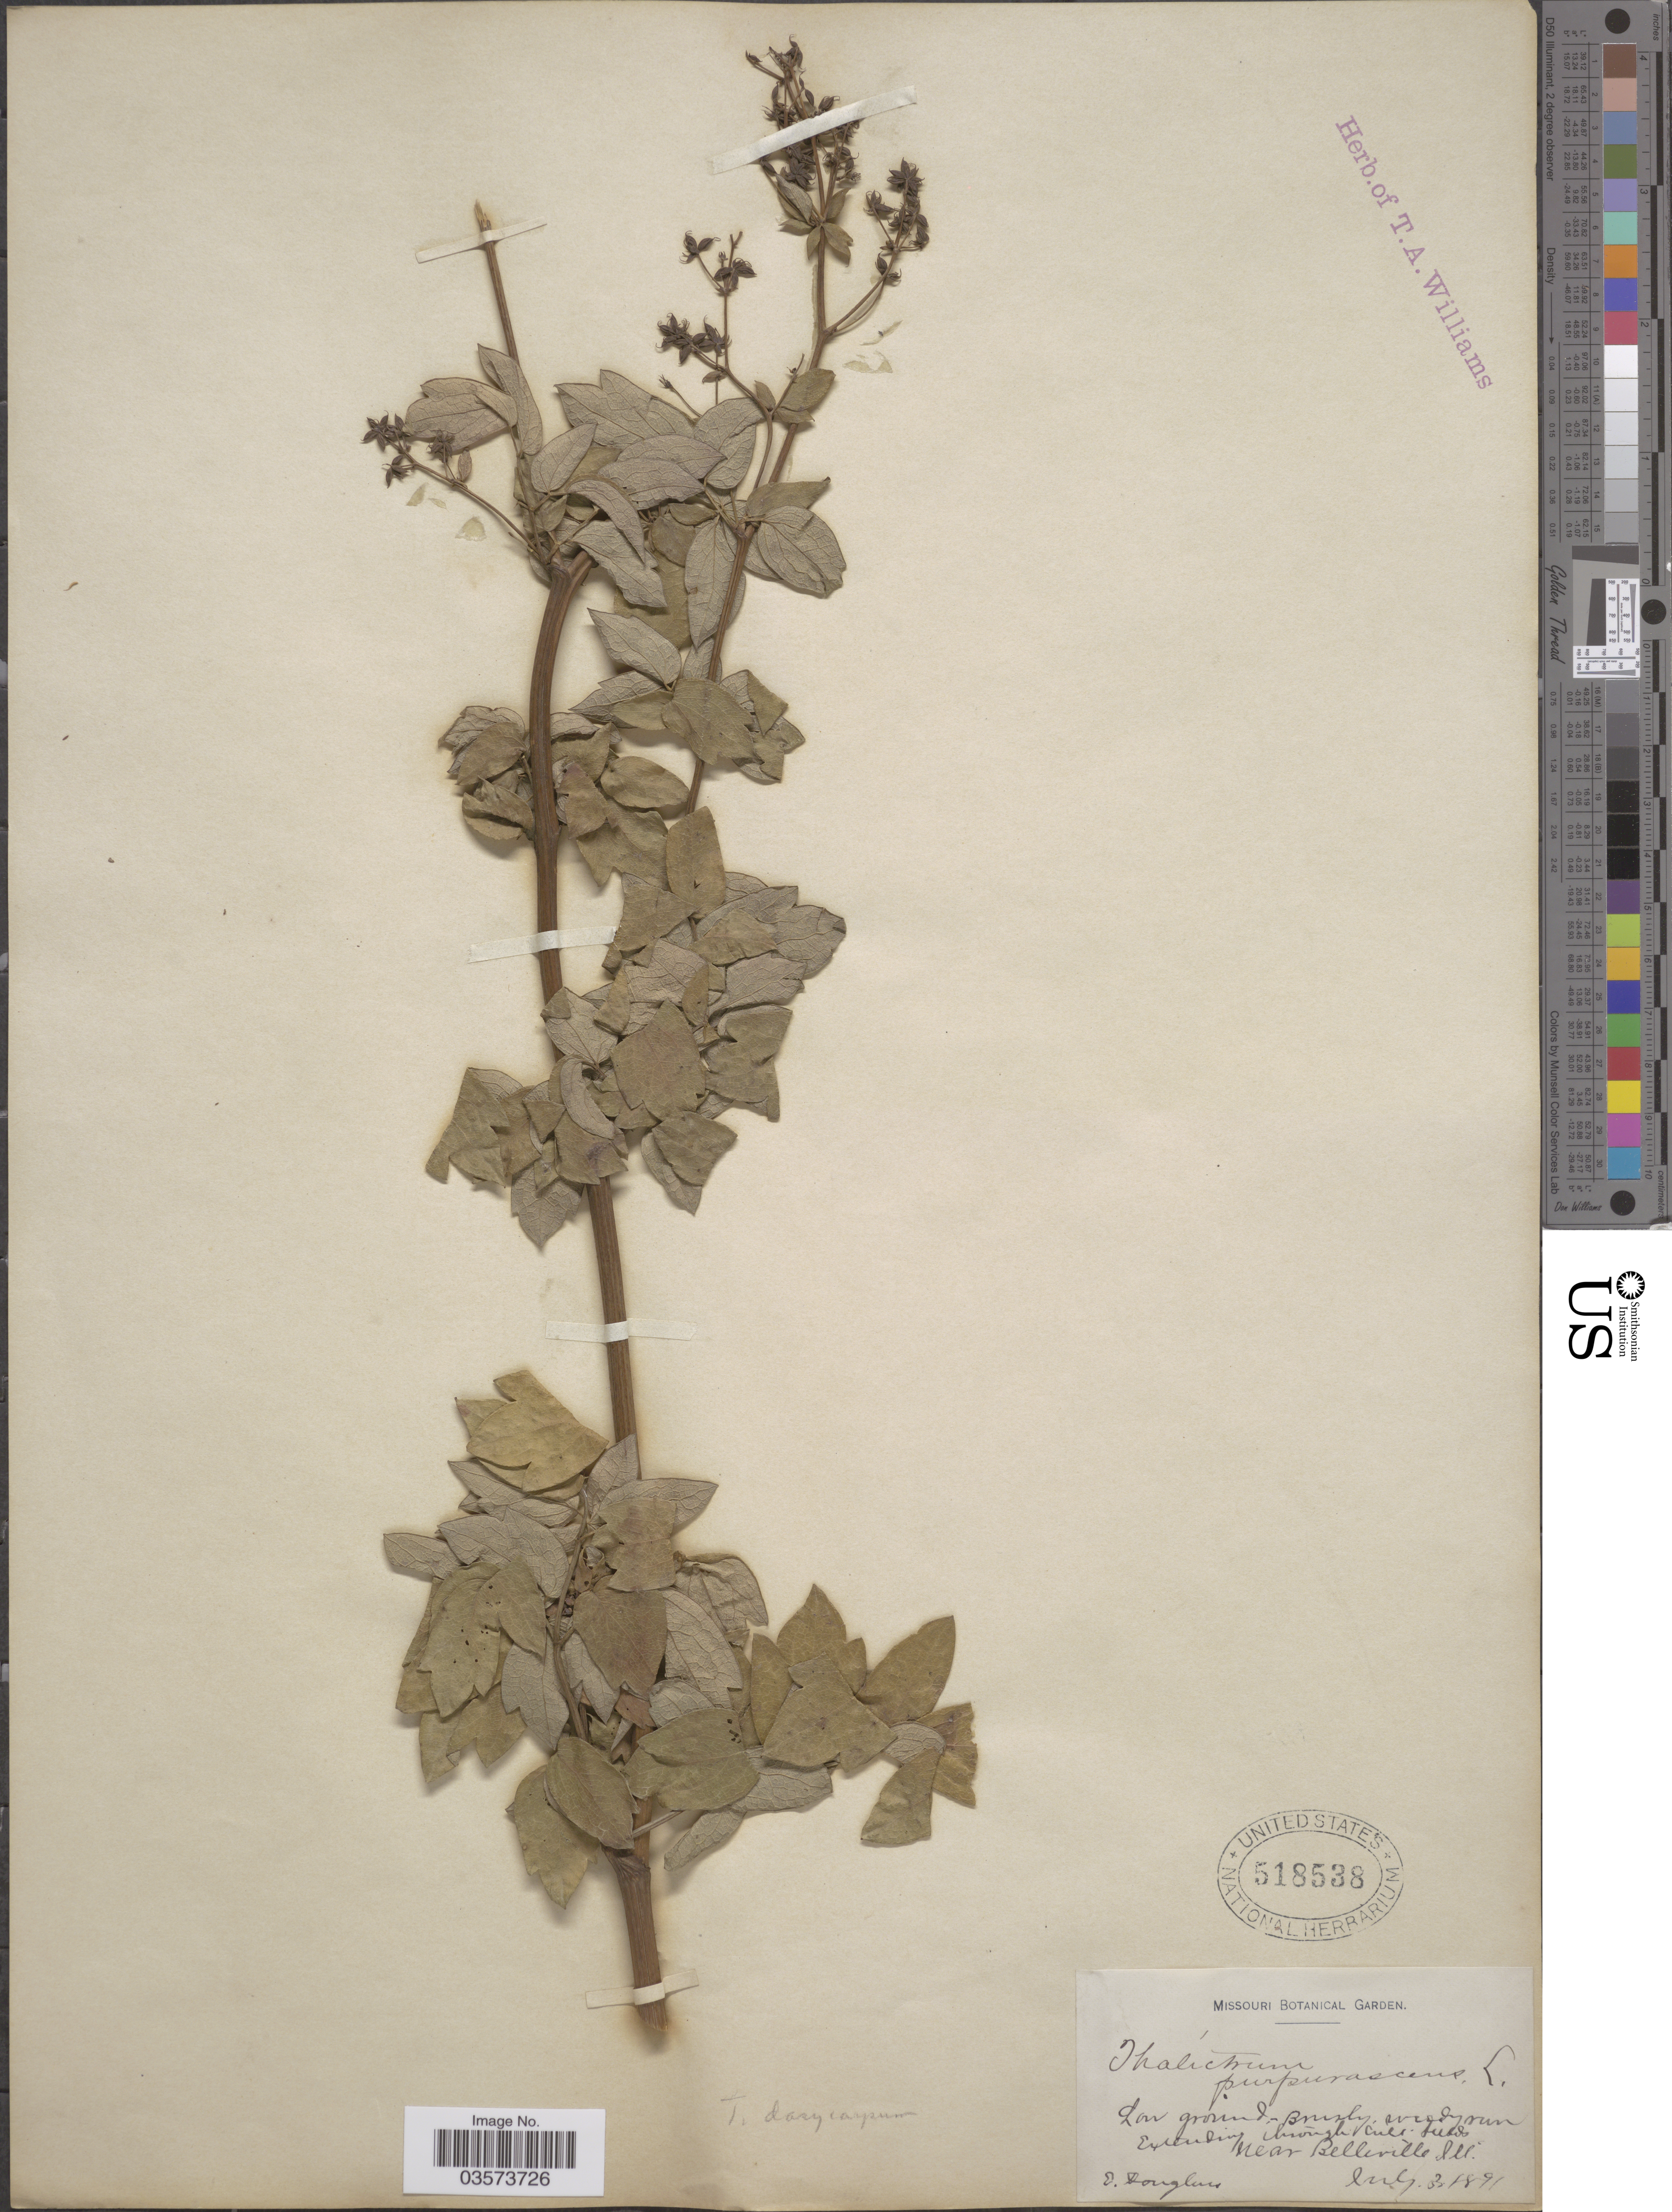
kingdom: Plantae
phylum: Tracheophyta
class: Magnoliopsida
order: Ranunculales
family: Ranunculaceae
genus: Thalictrum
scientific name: Thalictrum dasycarpum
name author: Fisch. & Avé-Lall.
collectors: E. Douglass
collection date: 1891-07-05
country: United States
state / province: Illinois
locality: Near Belleville.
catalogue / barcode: US 518538